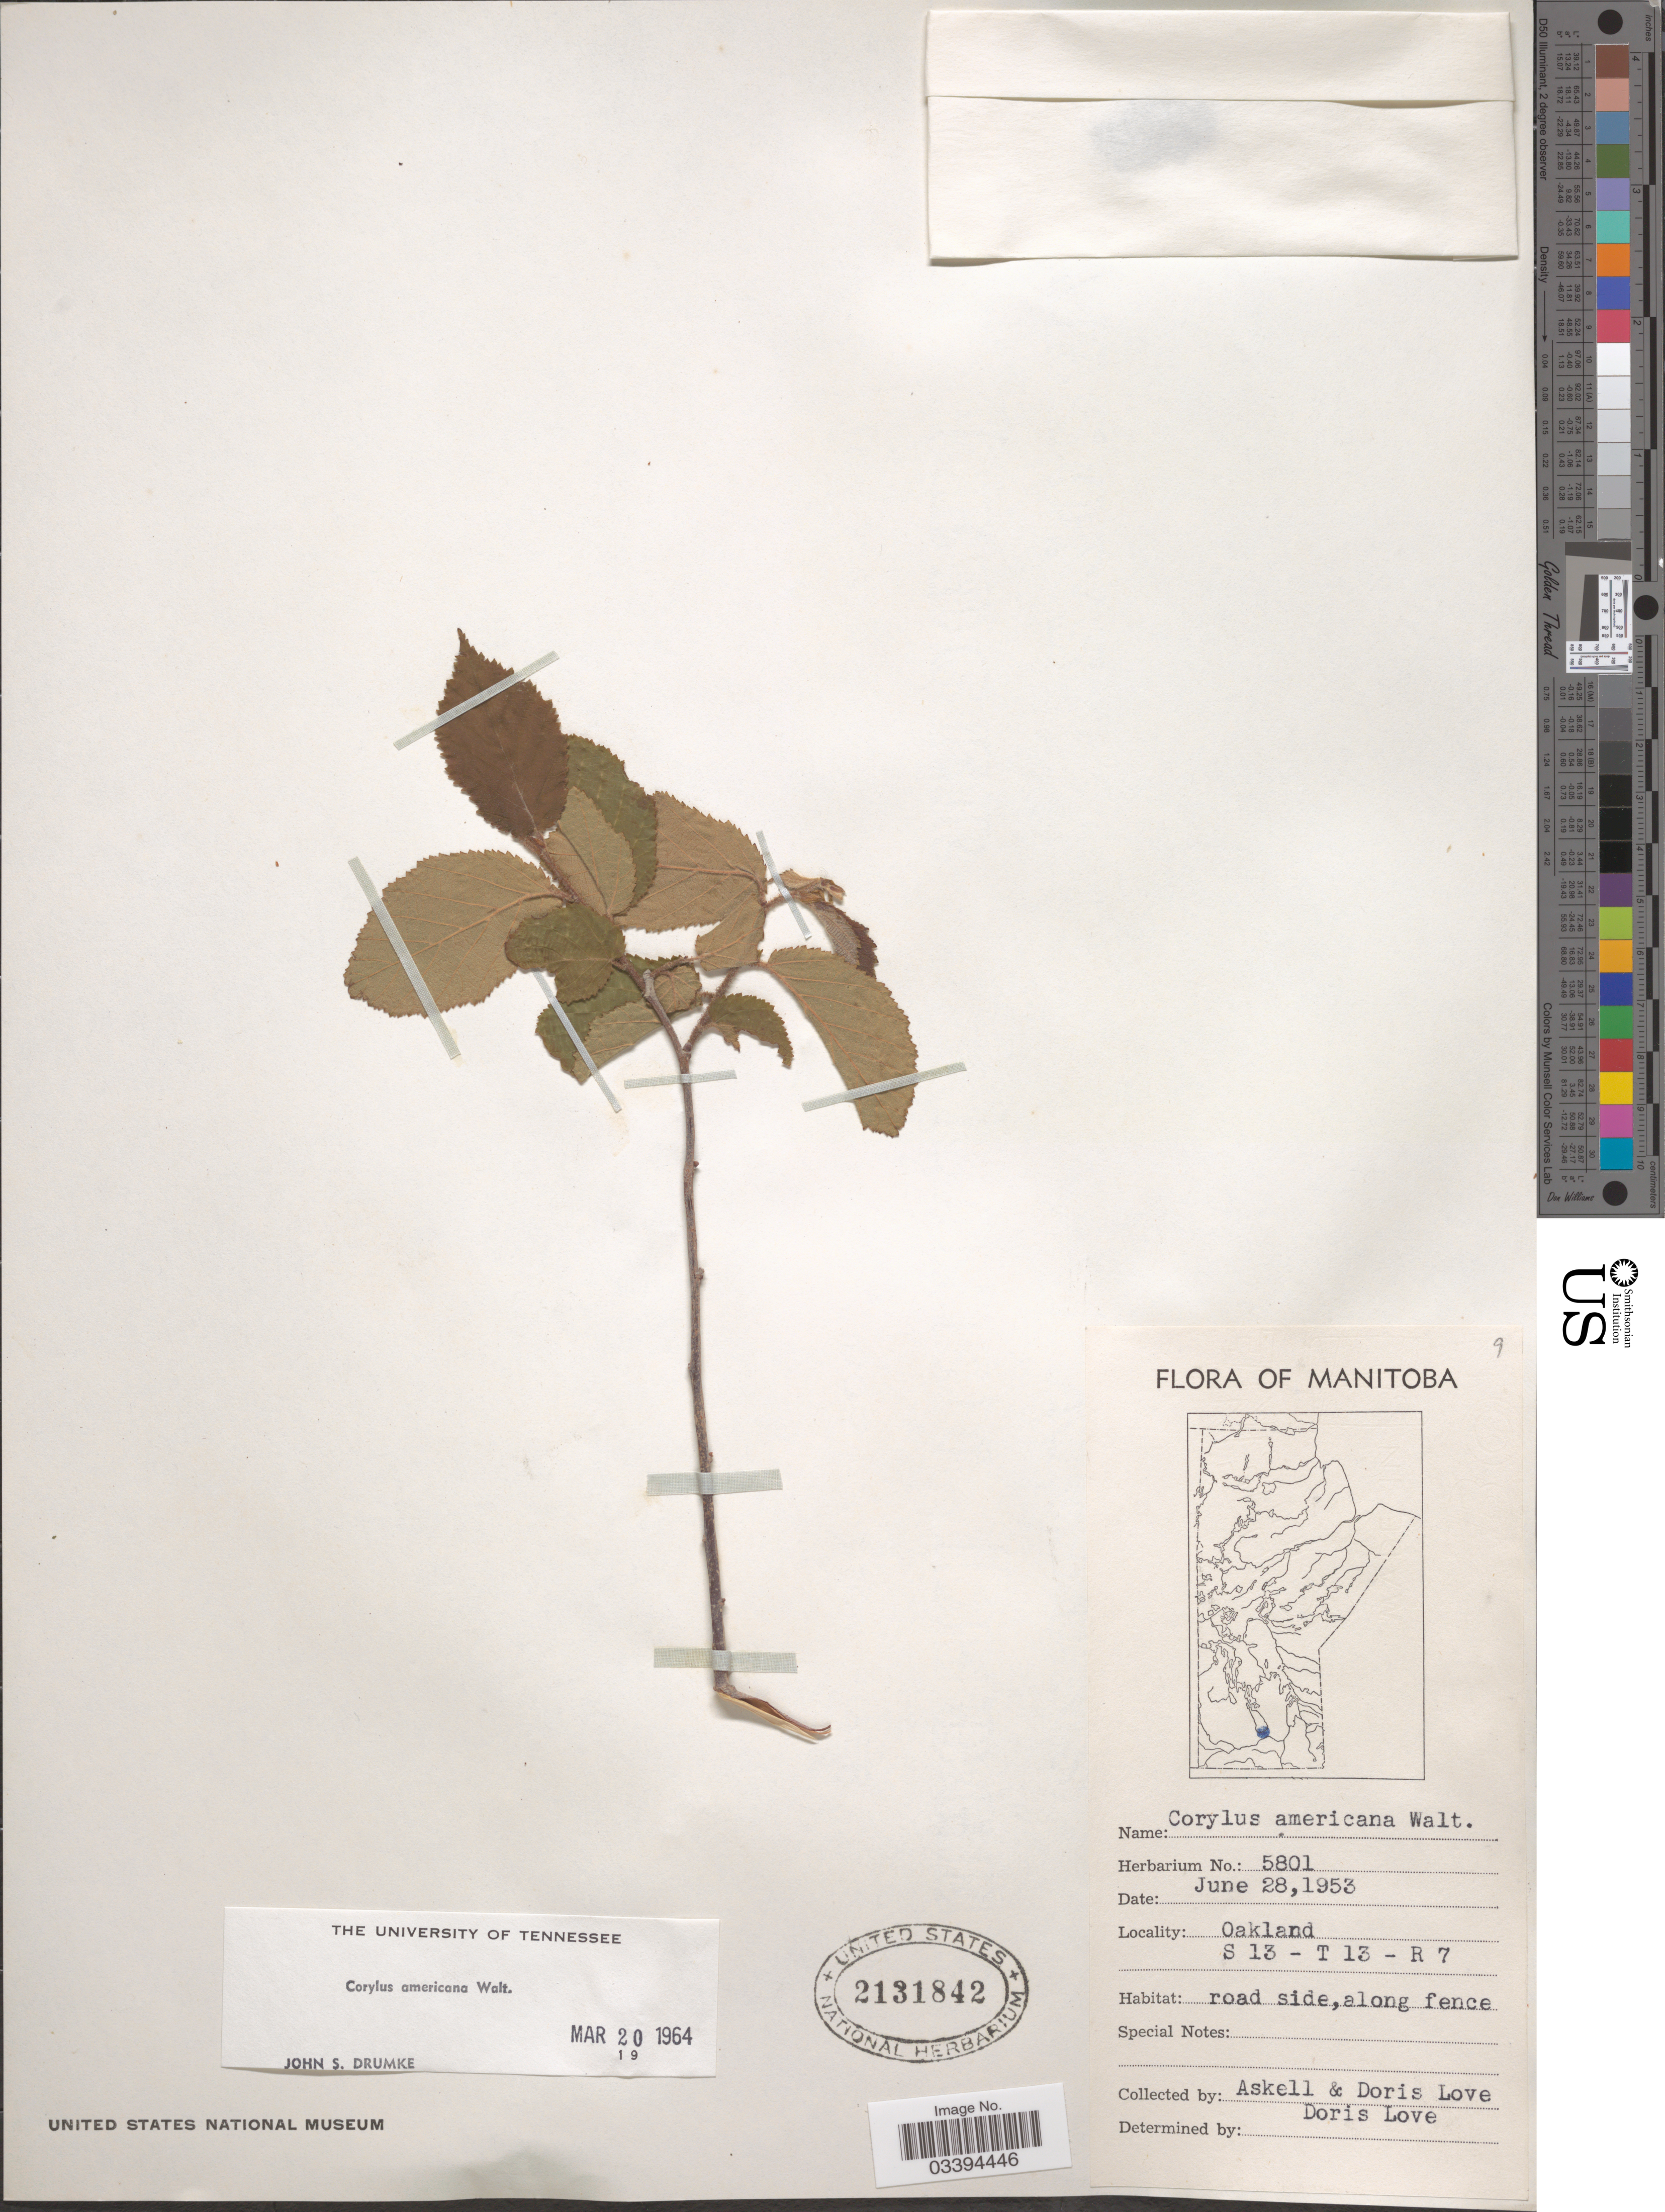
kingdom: Plantae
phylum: Tracheophyta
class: Magnoliopsida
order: Fagales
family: Betulaceae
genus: Corylus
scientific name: Corylus americana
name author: Walter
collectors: Á. Löve & D. Löve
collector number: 5801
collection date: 1953-06-28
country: Canada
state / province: Manitoba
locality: Oakland.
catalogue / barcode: US 2131842